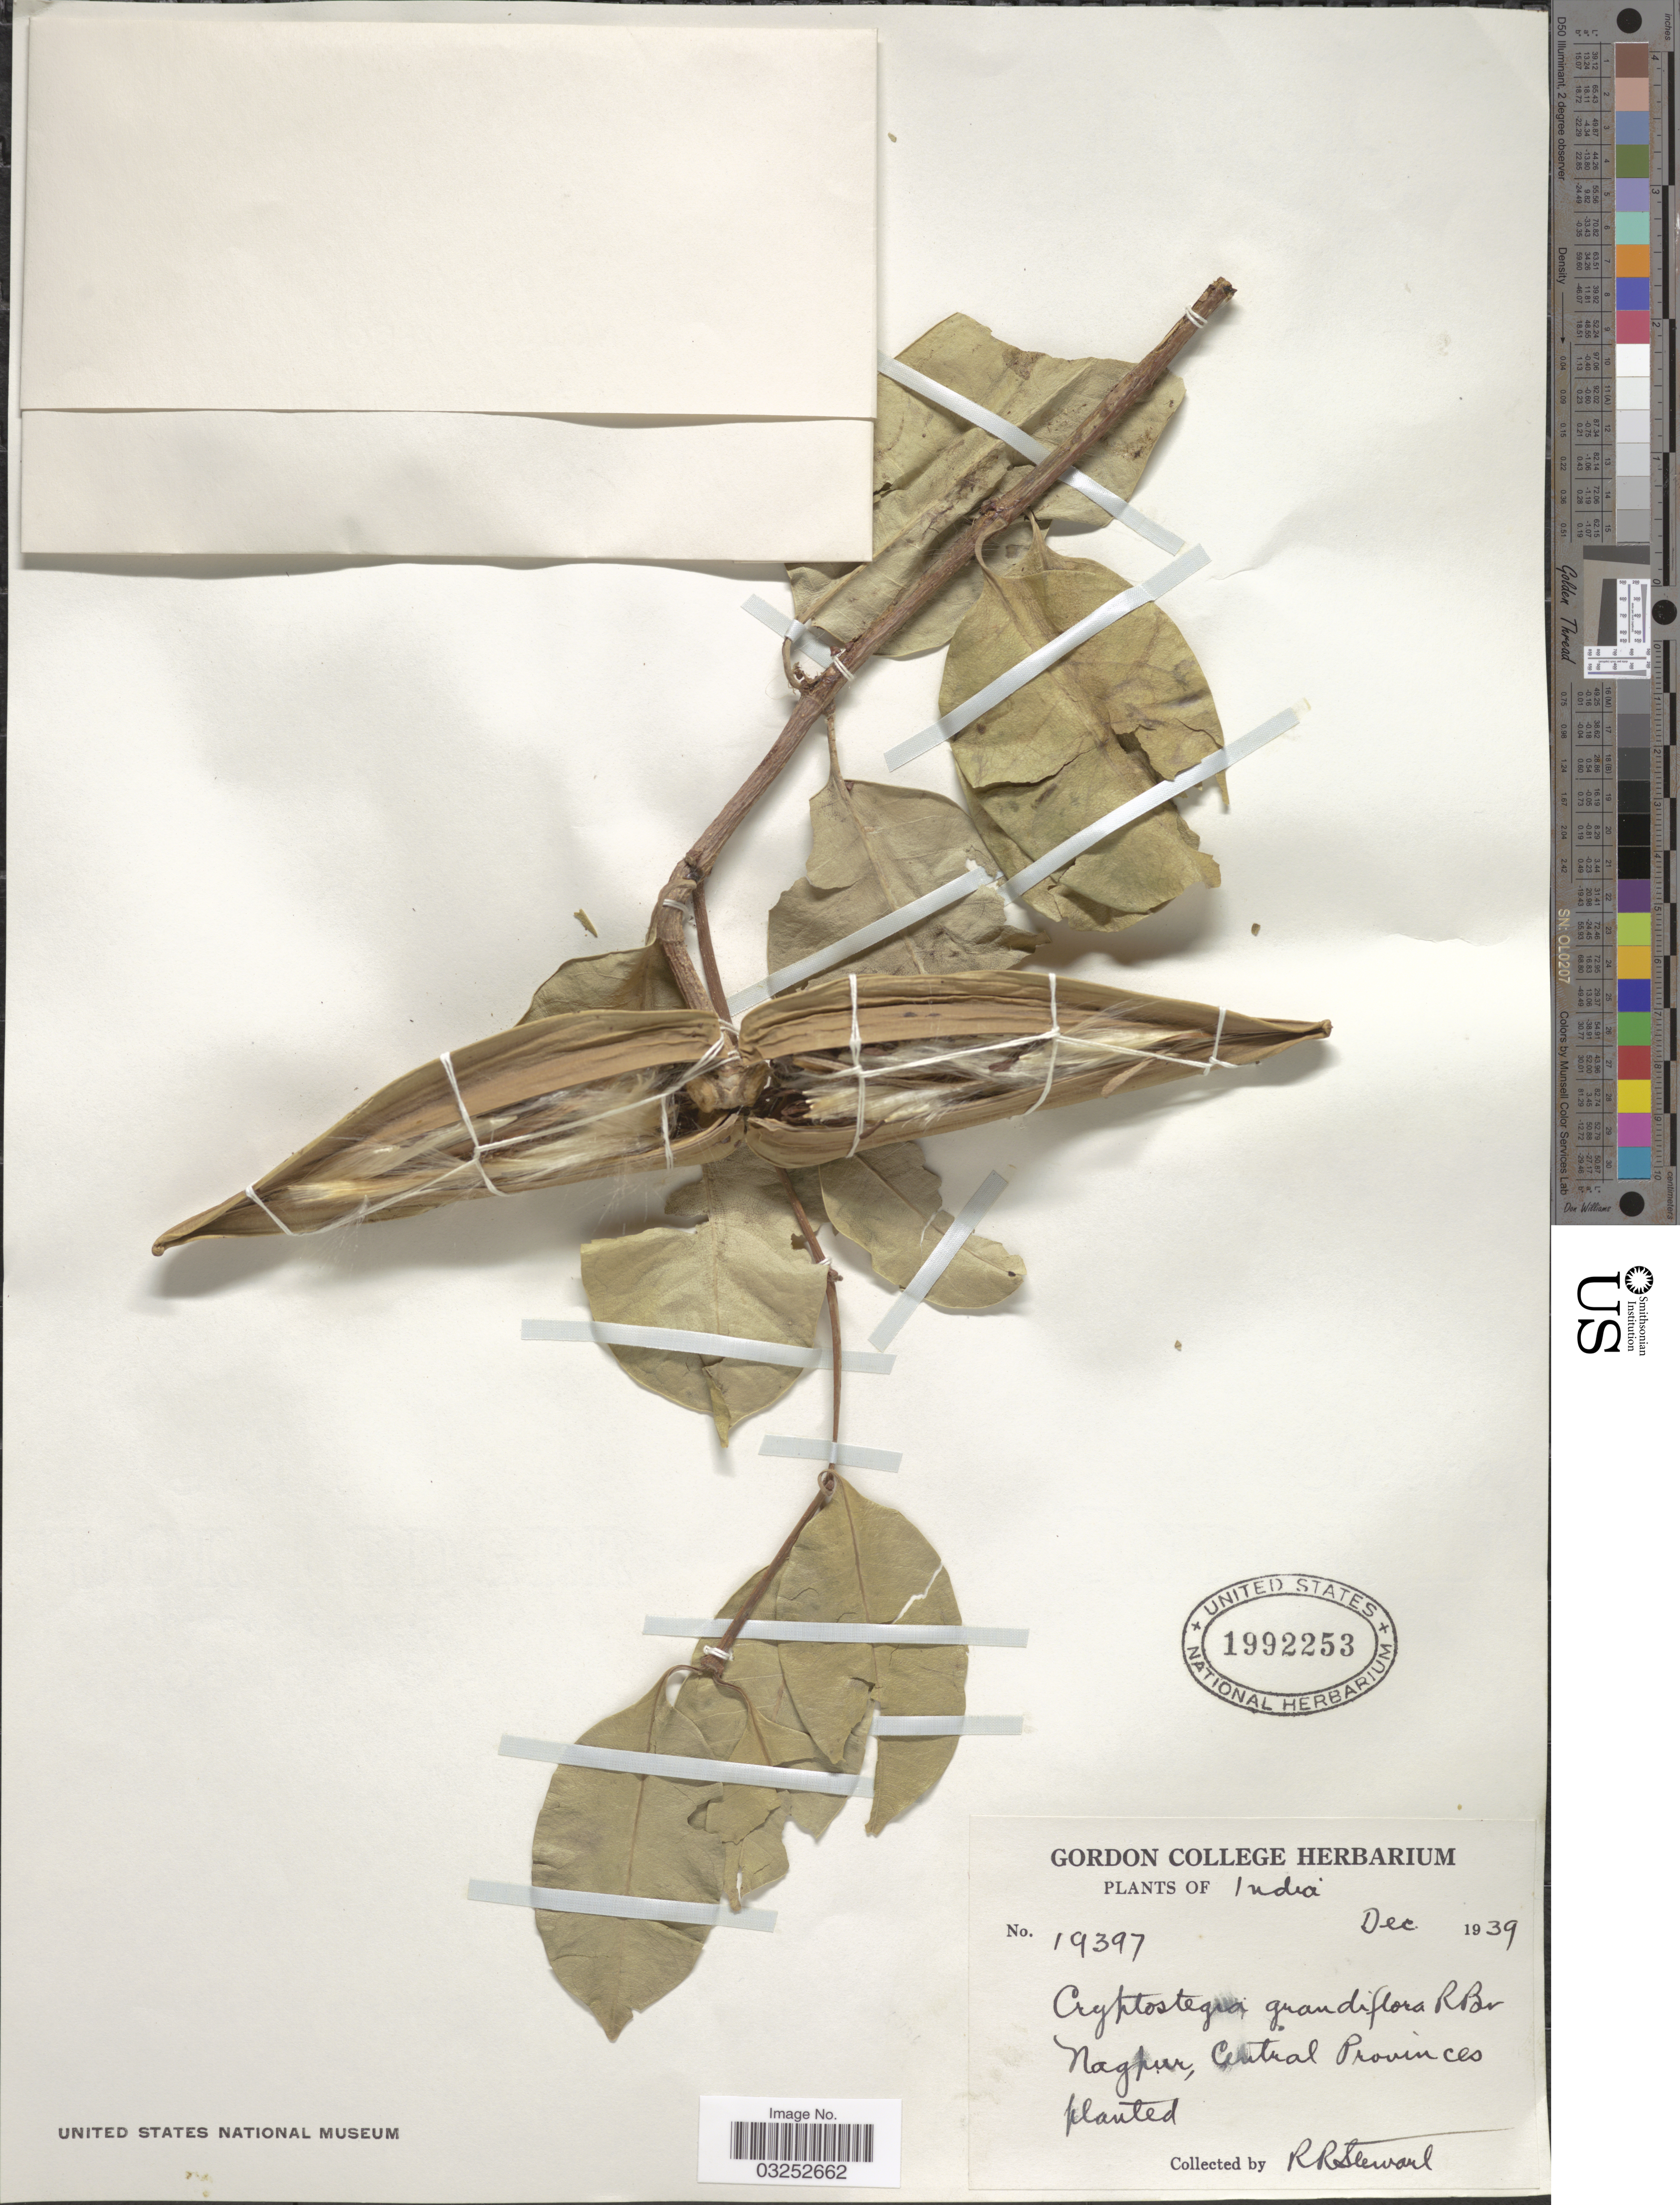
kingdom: Plantae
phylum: Tracheophyta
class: Magnoliopsida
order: Gentianales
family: Apocynaceae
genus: Cryptostegia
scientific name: Cryptostegia grandiflora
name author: Roxb. ex R. Br.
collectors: R. Stewart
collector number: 19397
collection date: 1939-12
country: India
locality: Nagpur, Central Provinces.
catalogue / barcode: US 1992253